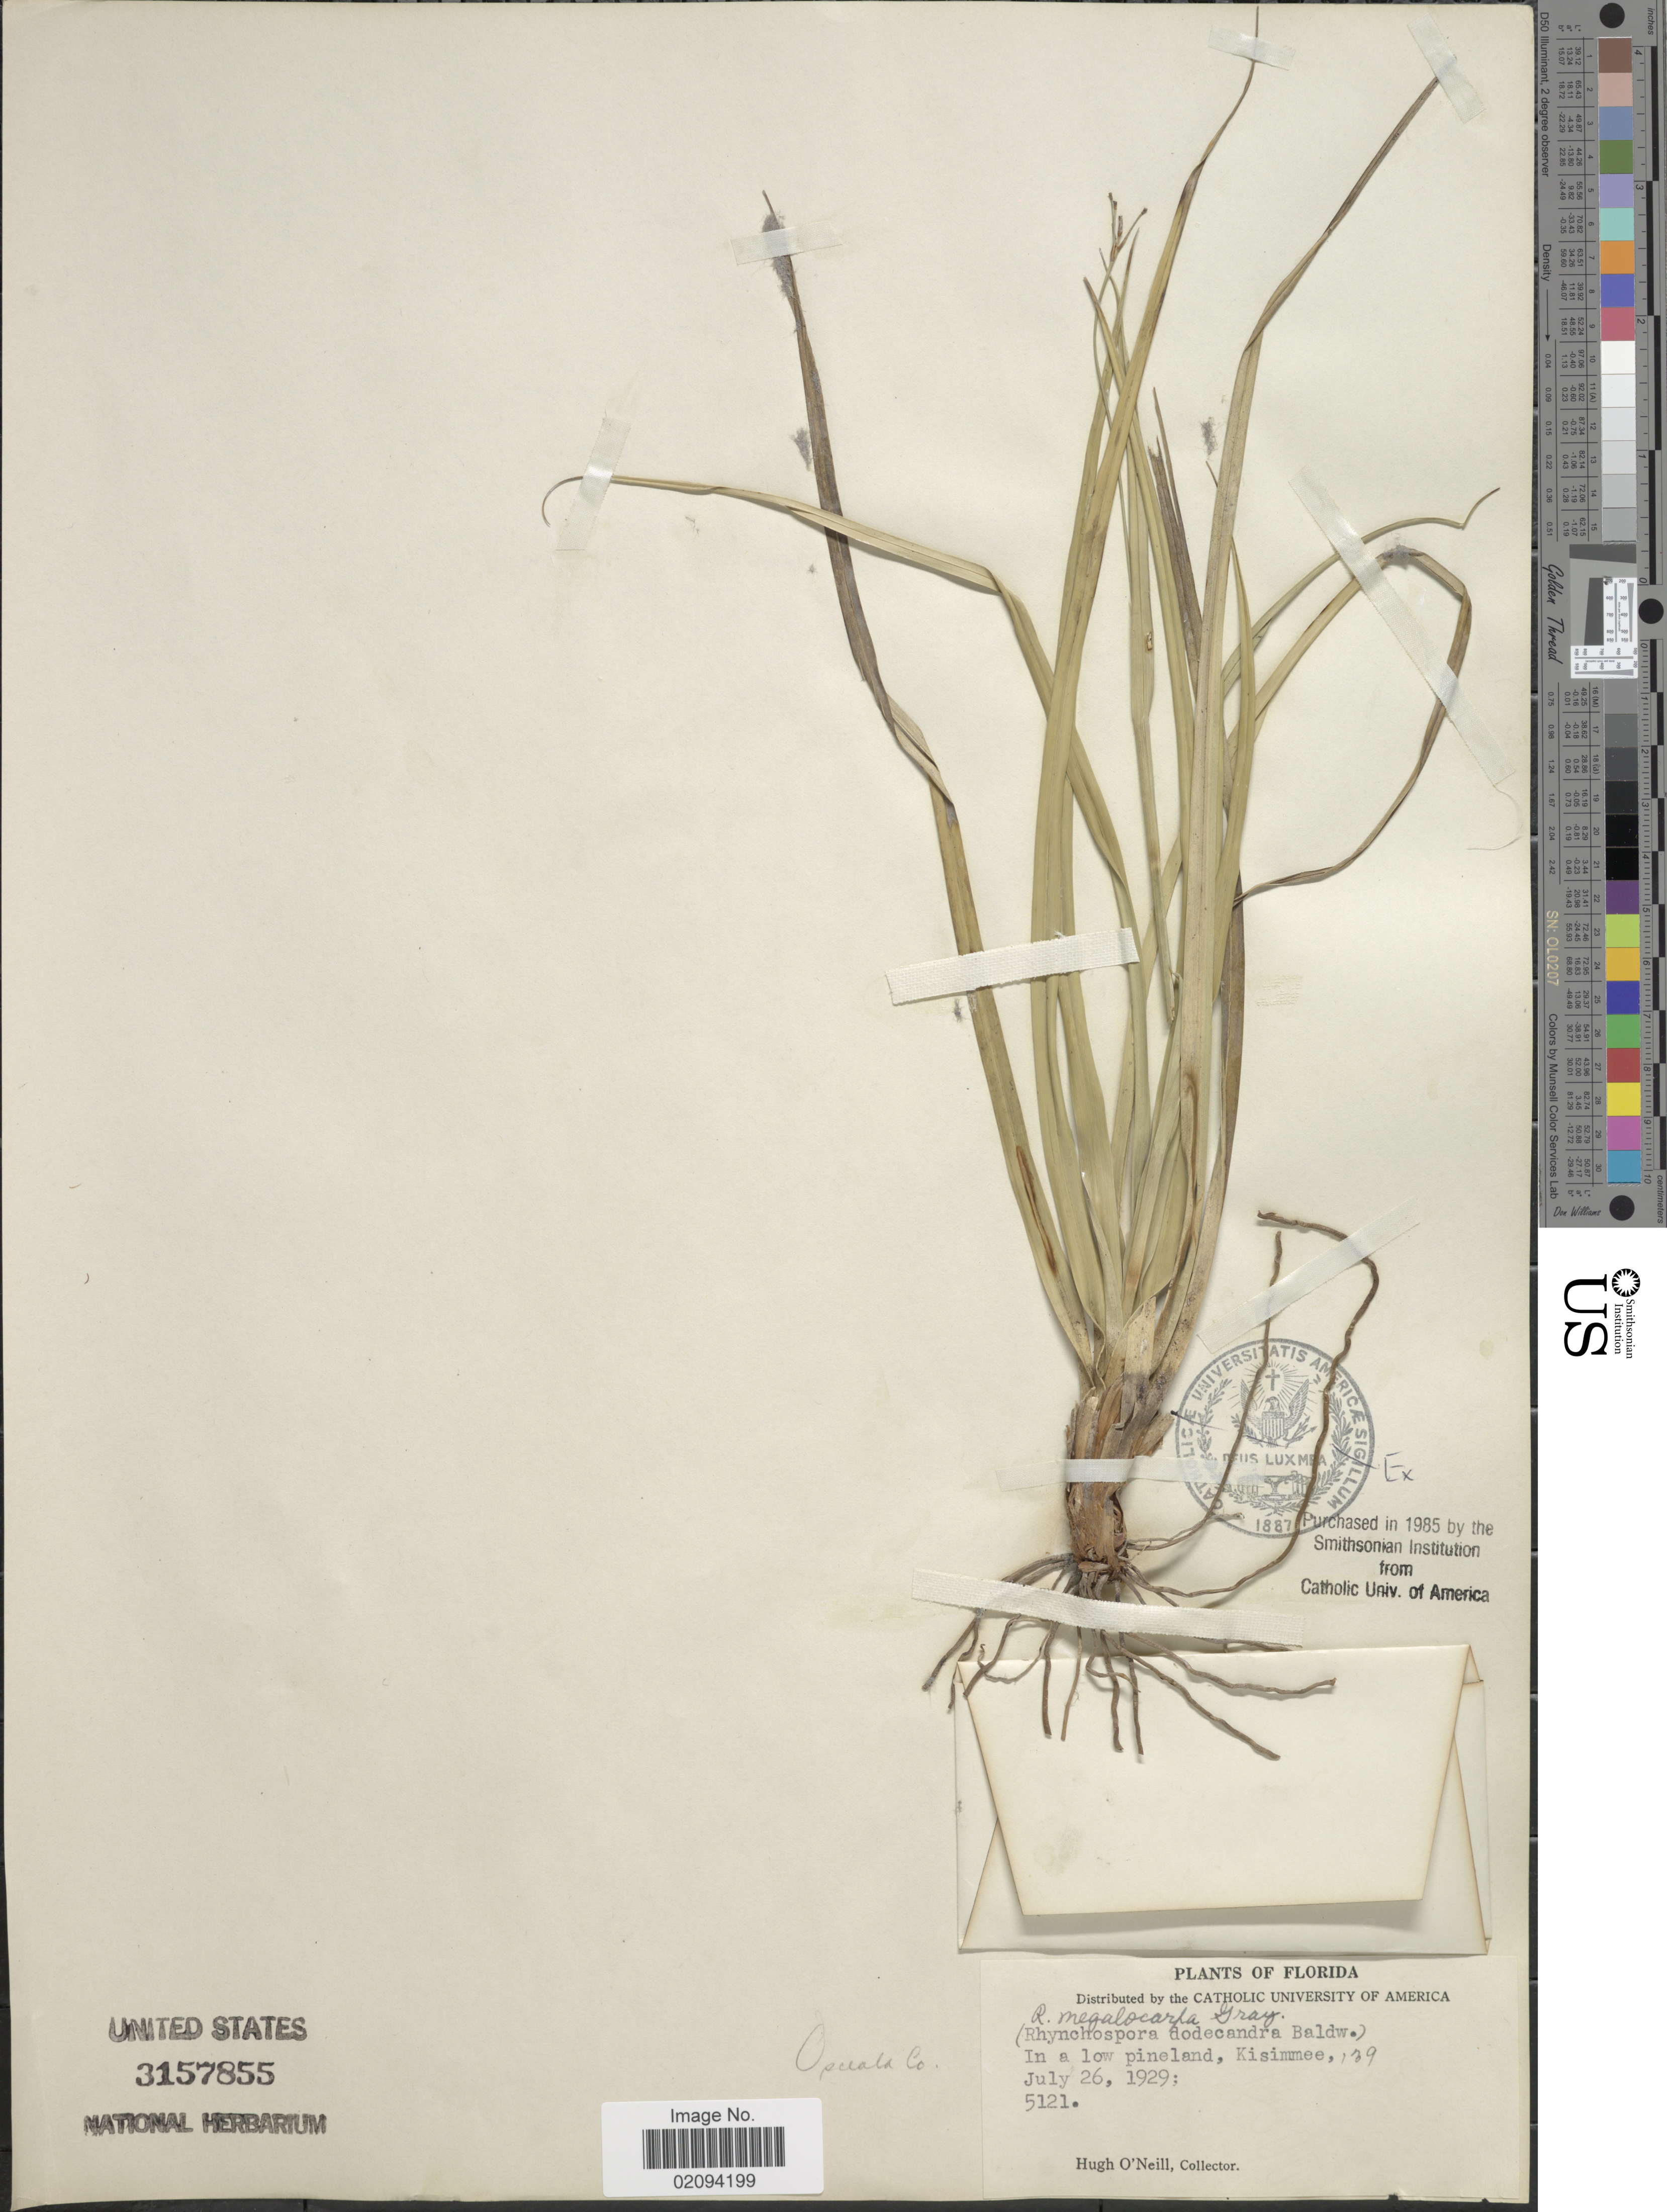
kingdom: Plantae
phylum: Tracheophyta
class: Liliopsida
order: Poales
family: Cyperaceae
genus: Rhynchospora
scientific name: Rhynchospora megalocarpa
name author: A. Gray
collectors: H. O'Neill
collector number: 5121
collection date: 1929-07-26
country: United States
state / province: Florida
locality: In a low pineland, Kisimmee. Osceola Co.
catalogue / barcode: US 3157855